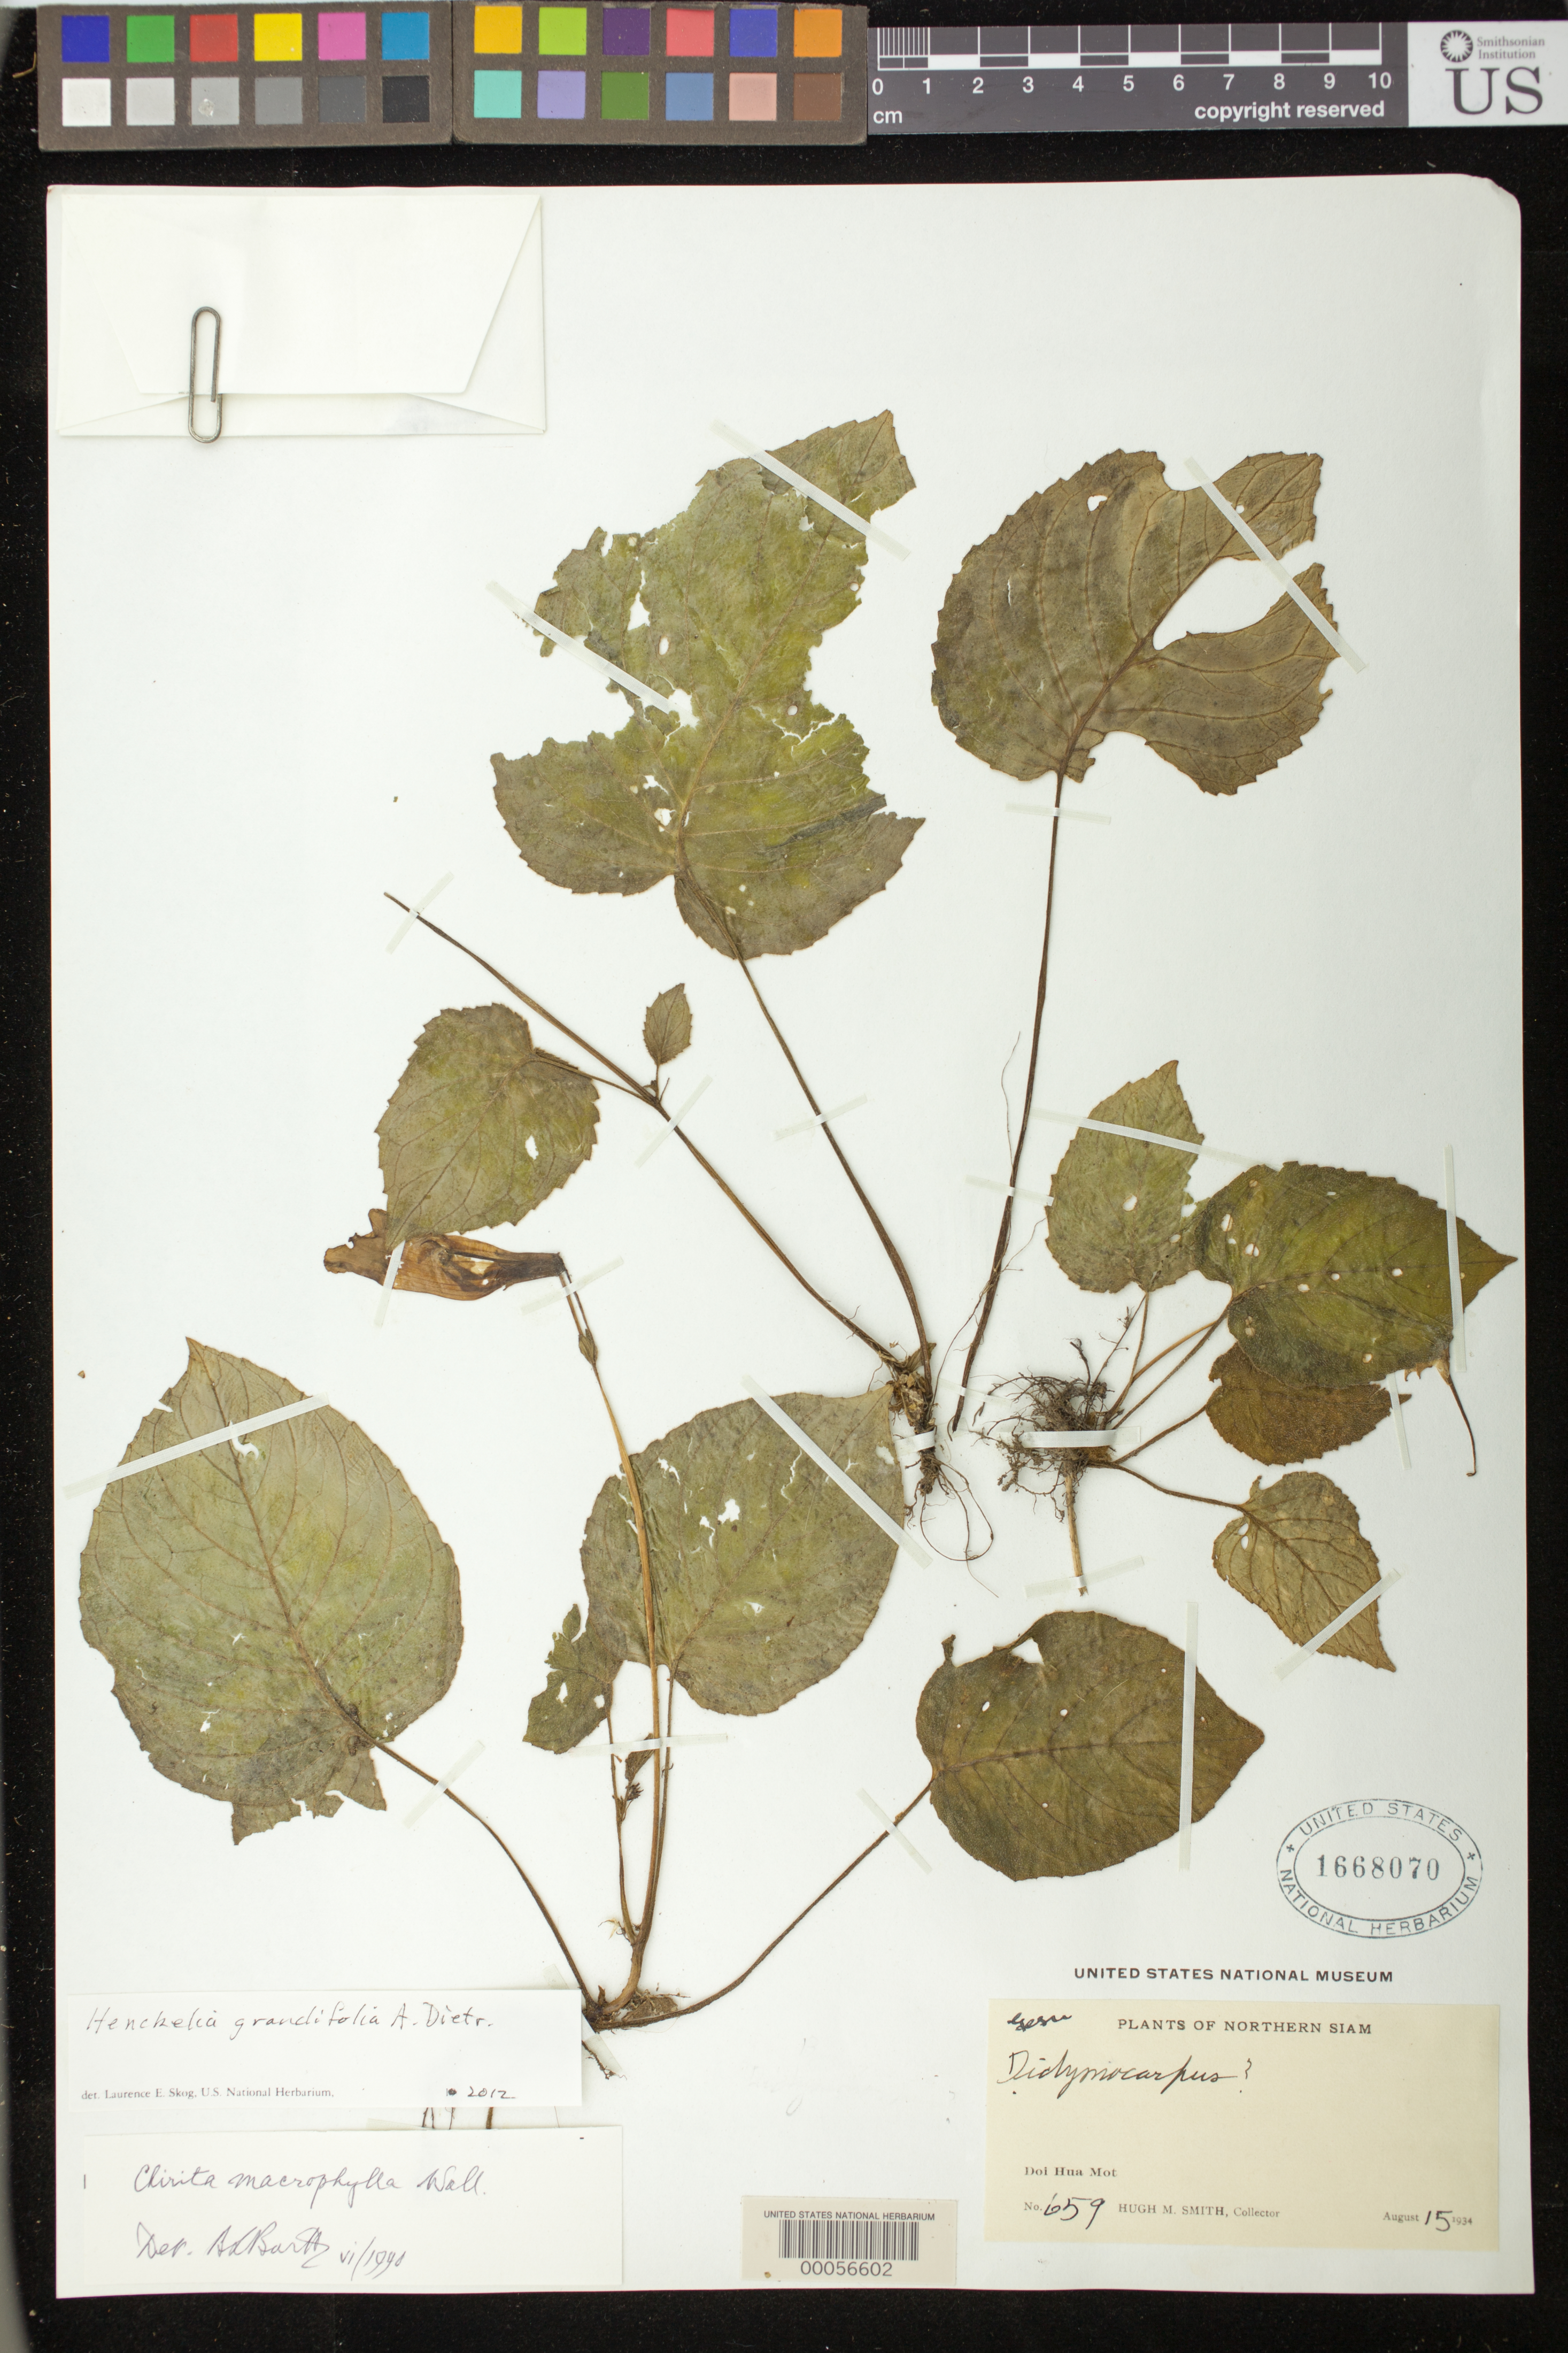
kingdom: Plantae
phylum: Tracheophyta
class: Magnoliopsida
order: Lamiales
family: Gesneriaceae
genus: Henckelia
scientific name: Henckelia grandifolia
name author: A. Dietr.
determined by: Skog, Laurence E.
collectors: H. M. Smith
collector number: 659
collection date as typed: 15 Aug 1934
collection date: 1934-08-15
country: Thailand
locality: Doi hua mot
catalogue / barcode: US 1668070